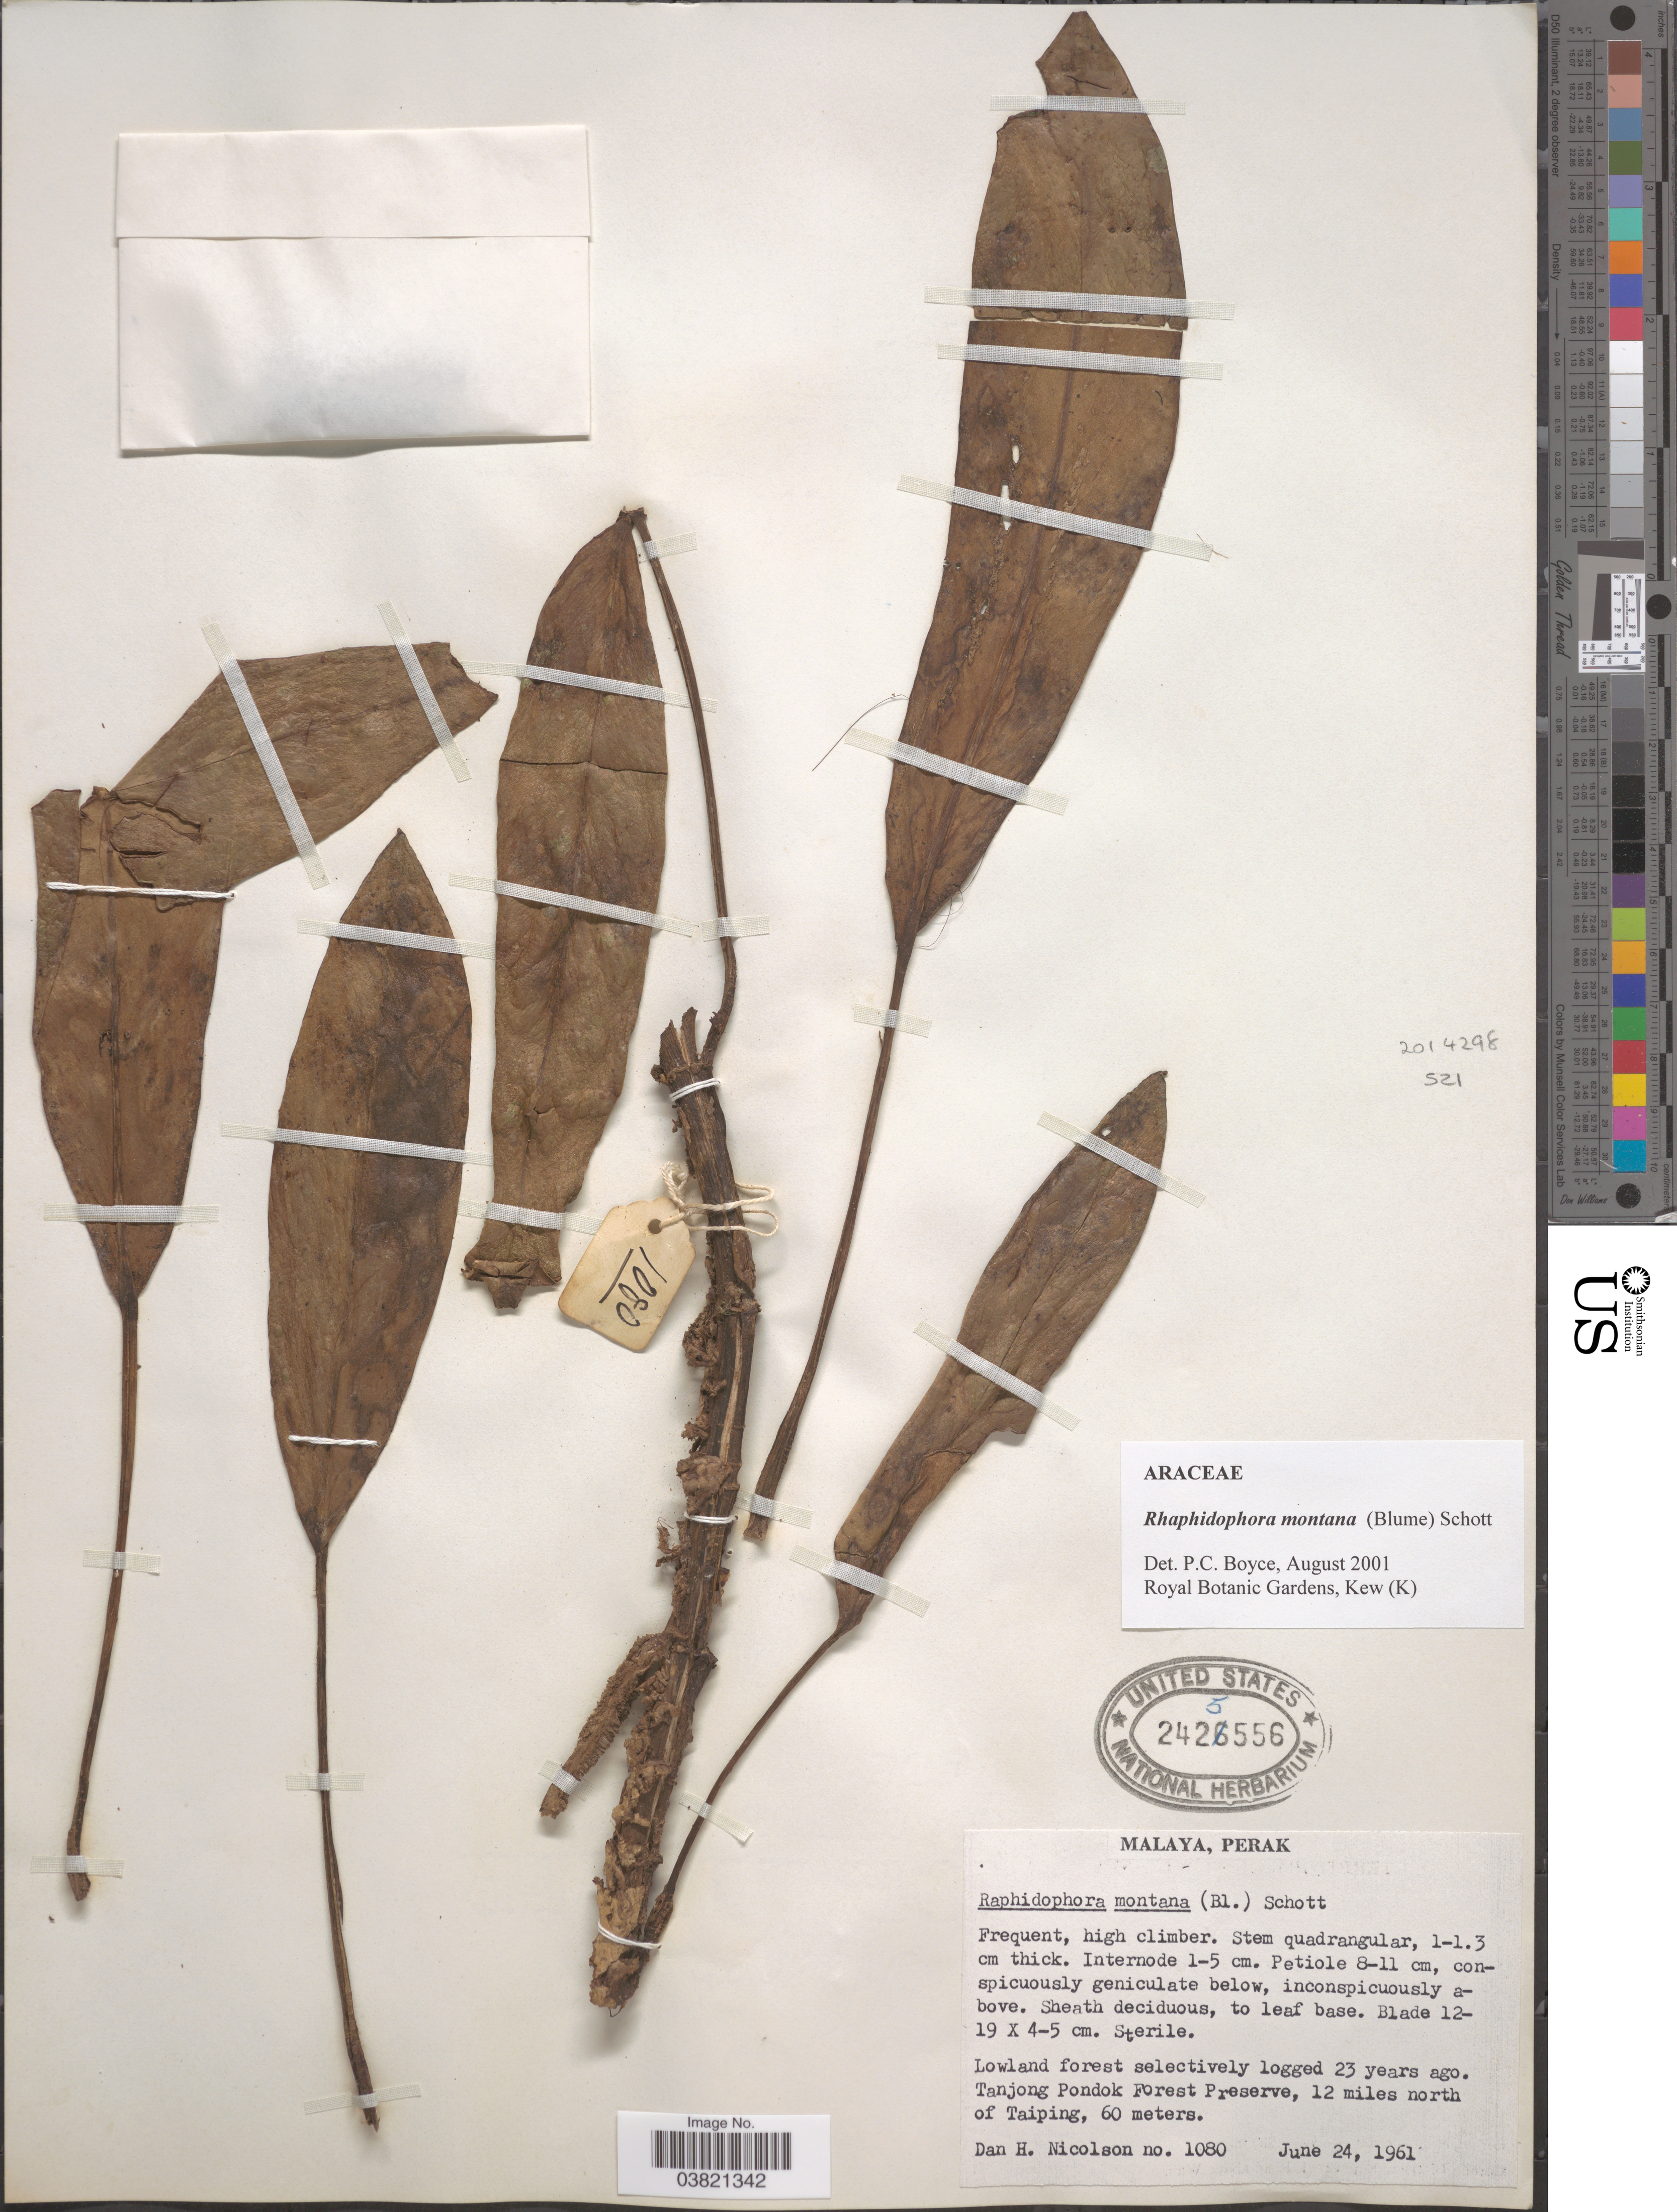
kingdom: Plantae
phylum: Tracheophyta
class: Liliopsida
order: Alismatales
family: Araceae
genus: Rhaphidophora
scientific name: Rhaphidophora montana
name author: (Blume) Schott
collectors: D. H. Nicolson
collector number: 1080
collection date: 1961-06-24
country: Malaysia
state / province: Perak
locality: Malaya. Tanjong Pondok Forest Preserve, 12 miles north of Taiping.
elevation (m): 60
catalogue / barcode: US 2425556